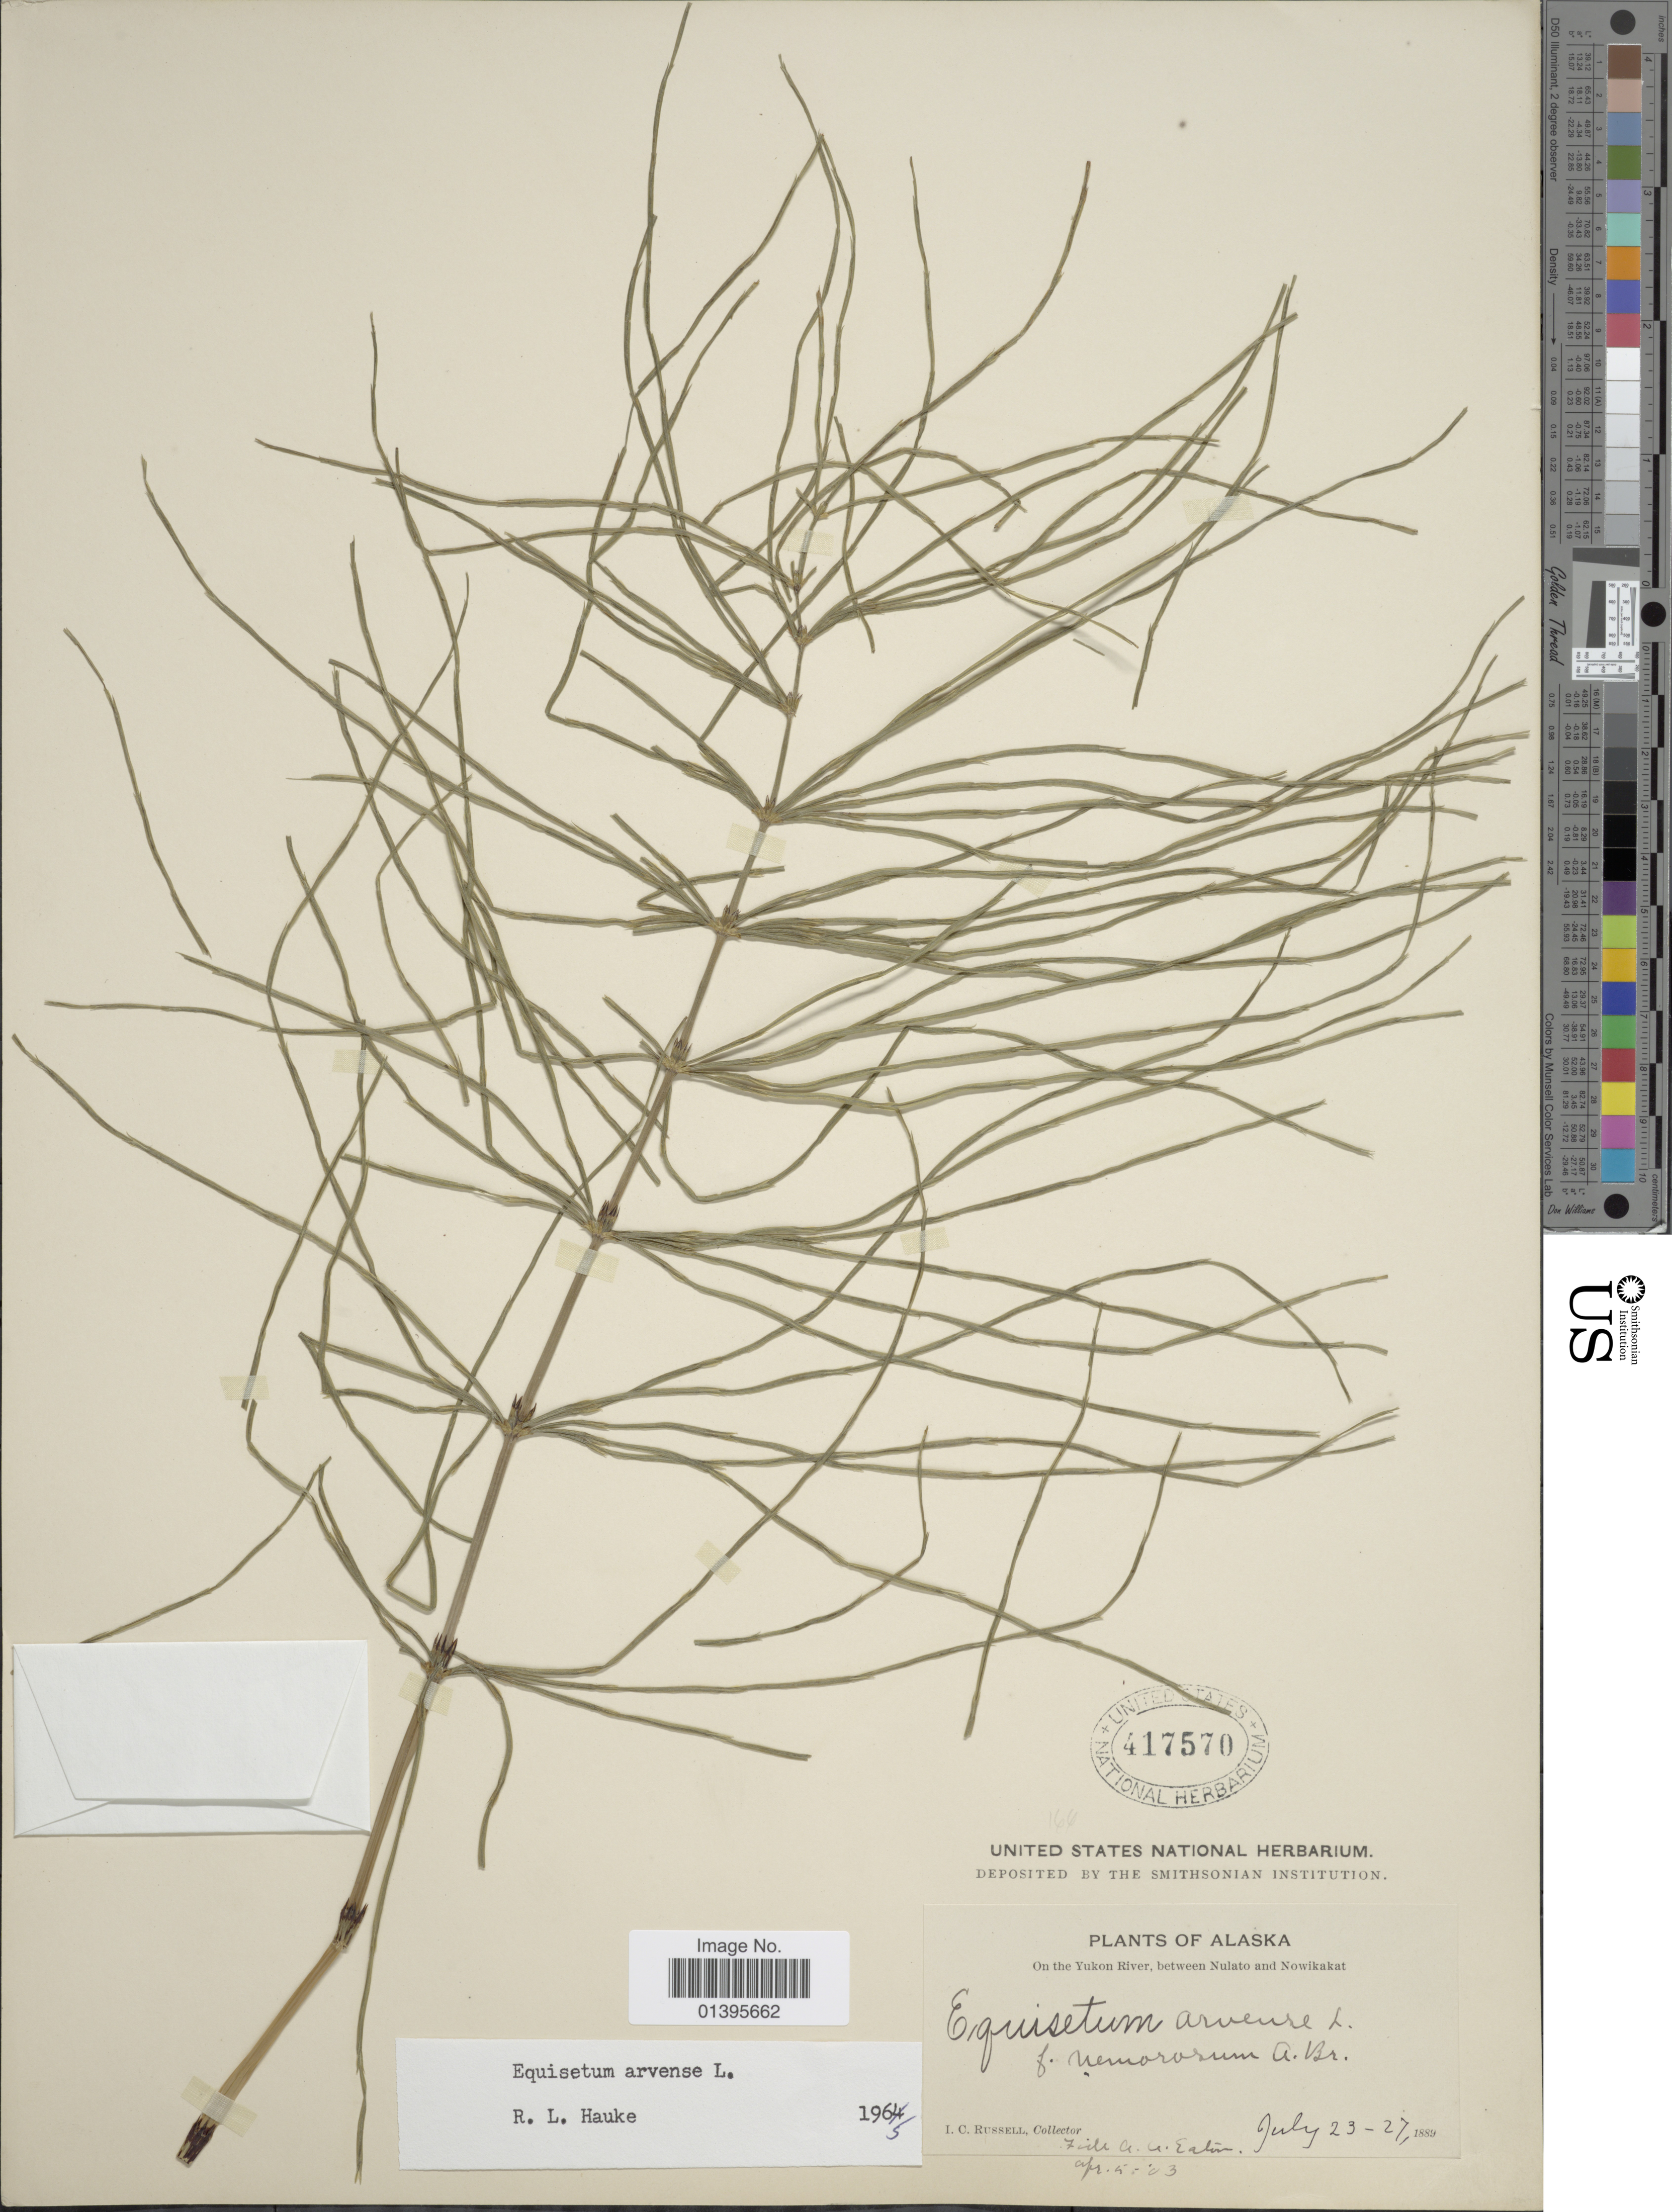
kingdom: Plantae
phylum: Tracheophyta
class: Polypodiopsida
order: Equisetales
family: Equisetaceae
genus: Equisetum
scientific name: Equisetum arvense var. nemorosum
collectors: I. C. Russell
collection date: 1889-07-23/1889-07-27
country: United States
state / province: Alaska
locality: On the Yukon River, between Nulato and Nowikakat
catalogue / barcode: US 417570